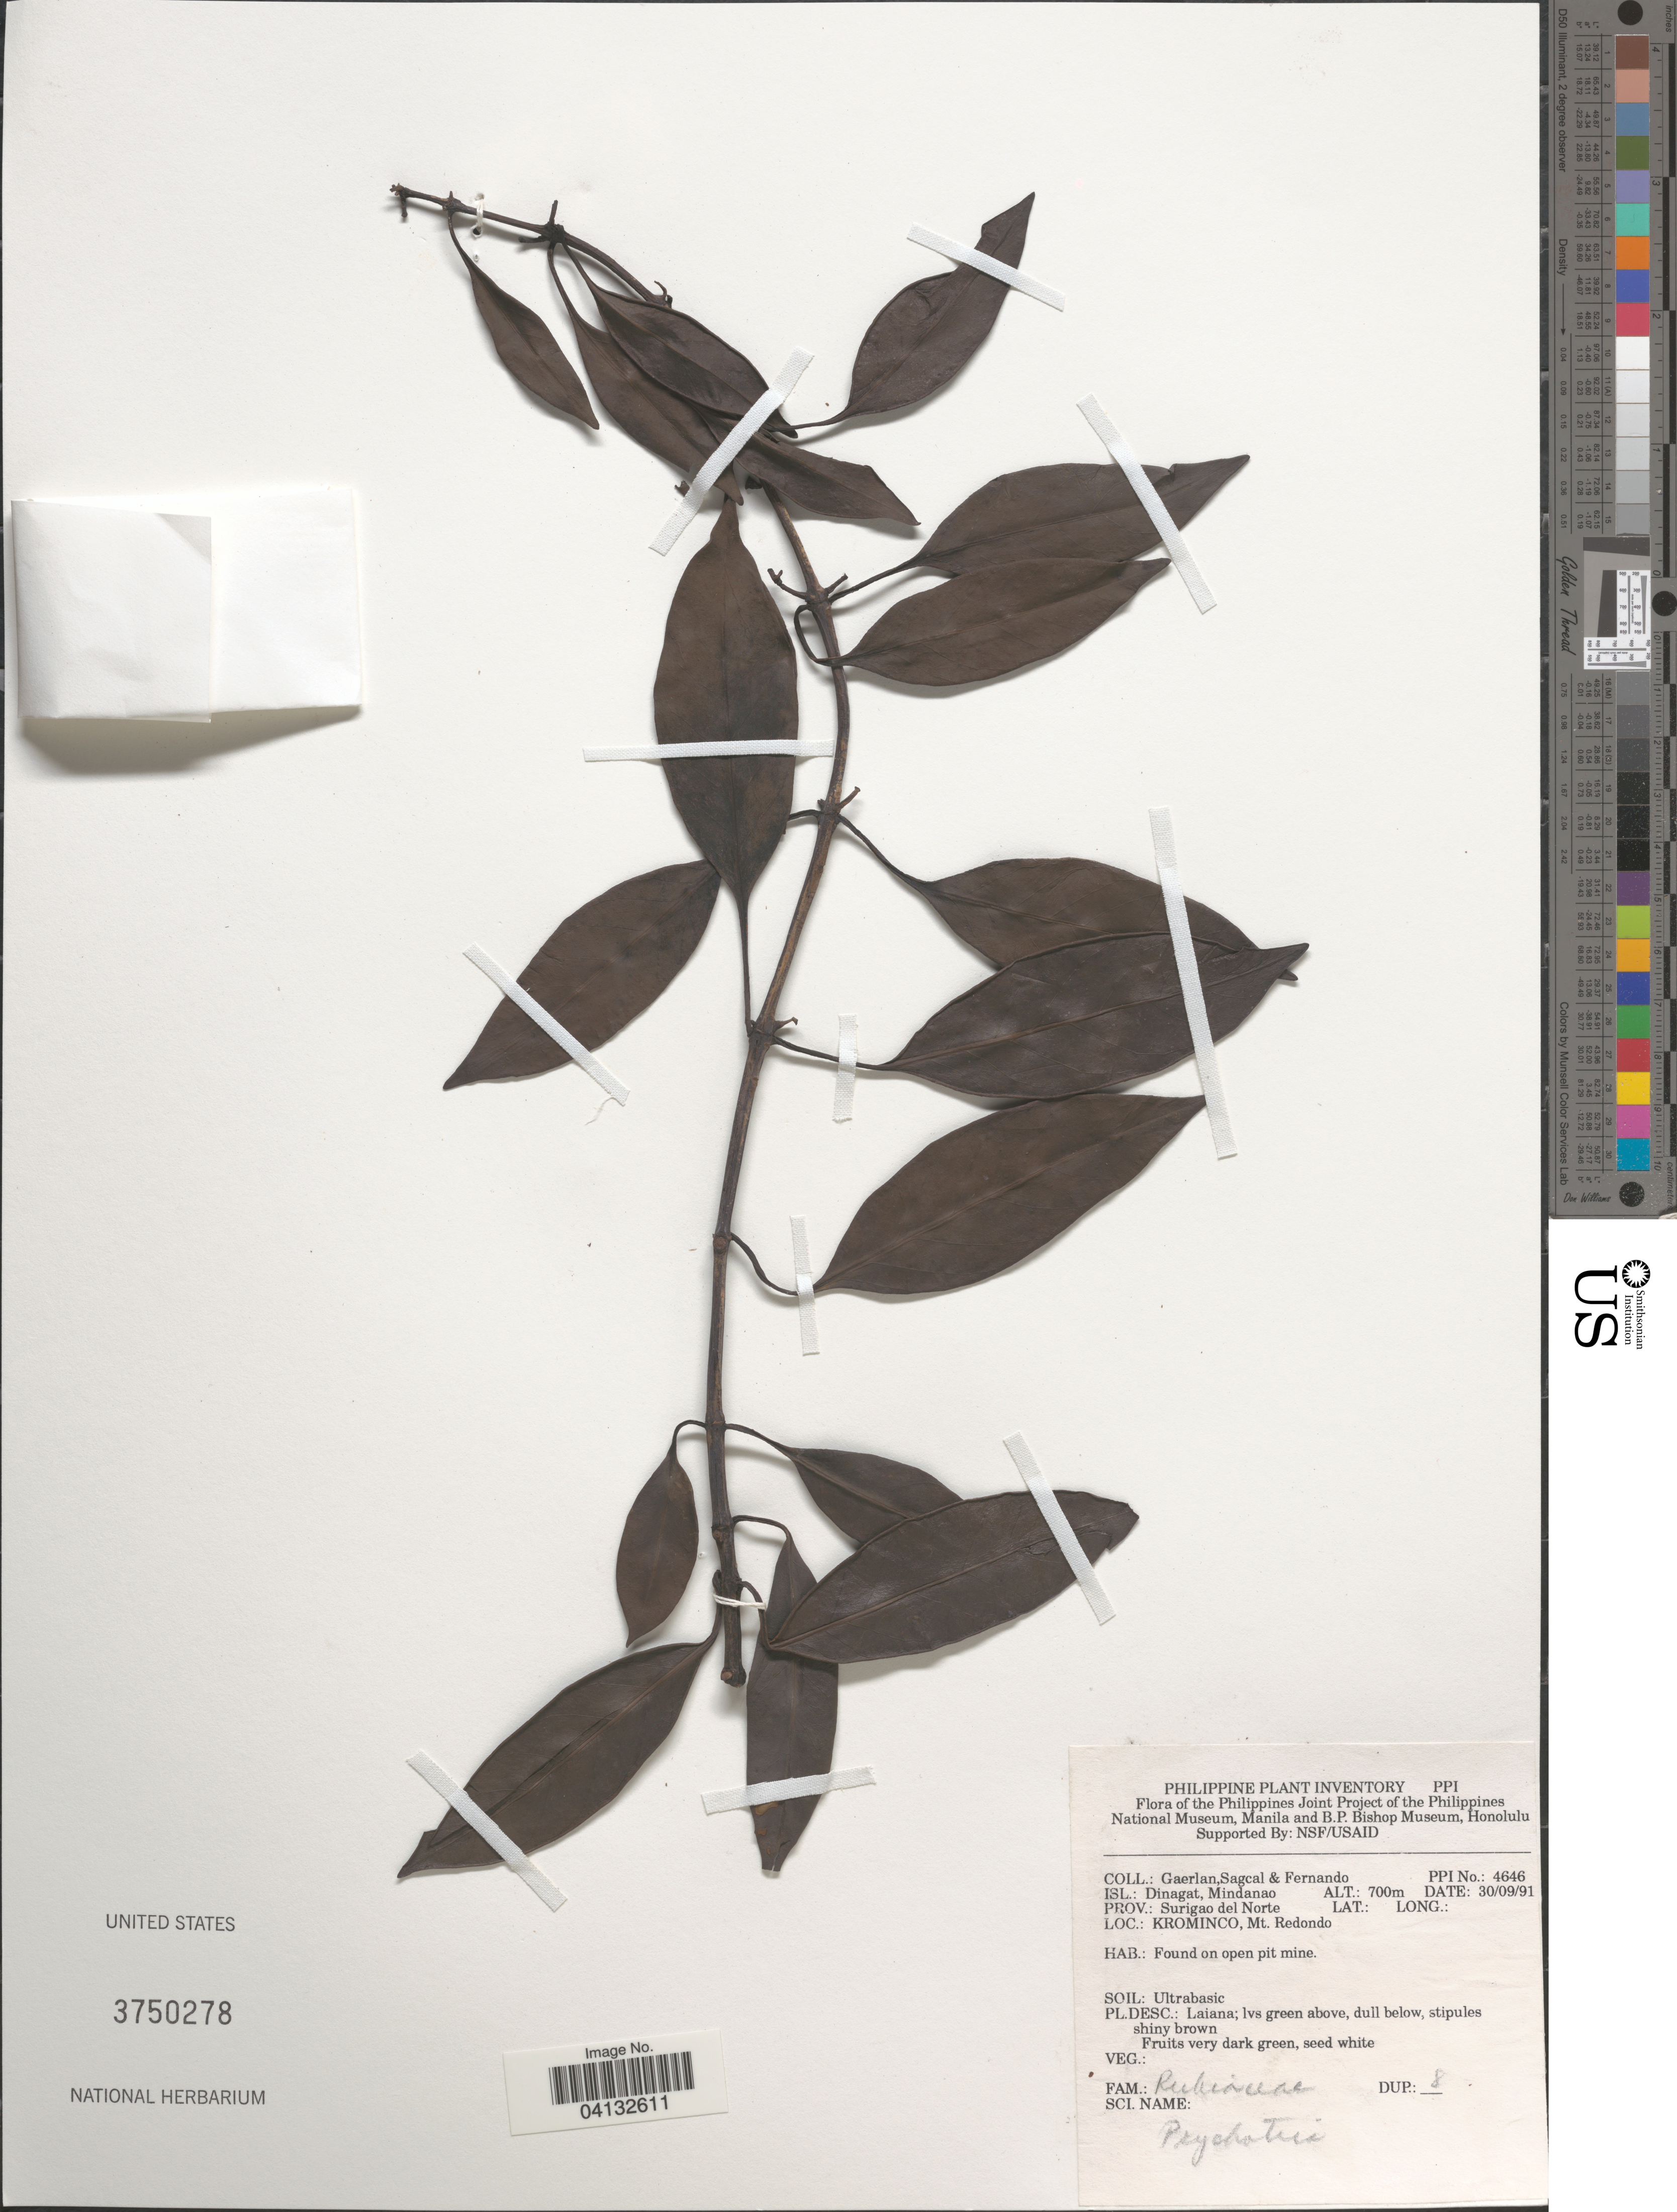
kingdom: Plantae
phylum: Tracheophyta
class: Magnoliopsida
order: Gentianales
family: Rubiaceae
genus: Psychotria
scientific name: Psychotria sp.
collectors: Gaerlan, E. Sagcal & -- Fernando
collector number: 4646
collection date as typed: Transcribed d/m/y: 30/9/91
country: Philippines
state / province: Caraga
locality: Isl.: Dinagat, Mindanao. Prov.: Surigao del Norte. KROMINCO, Mt. Redondo.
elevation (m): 700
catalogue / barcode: US 3750278